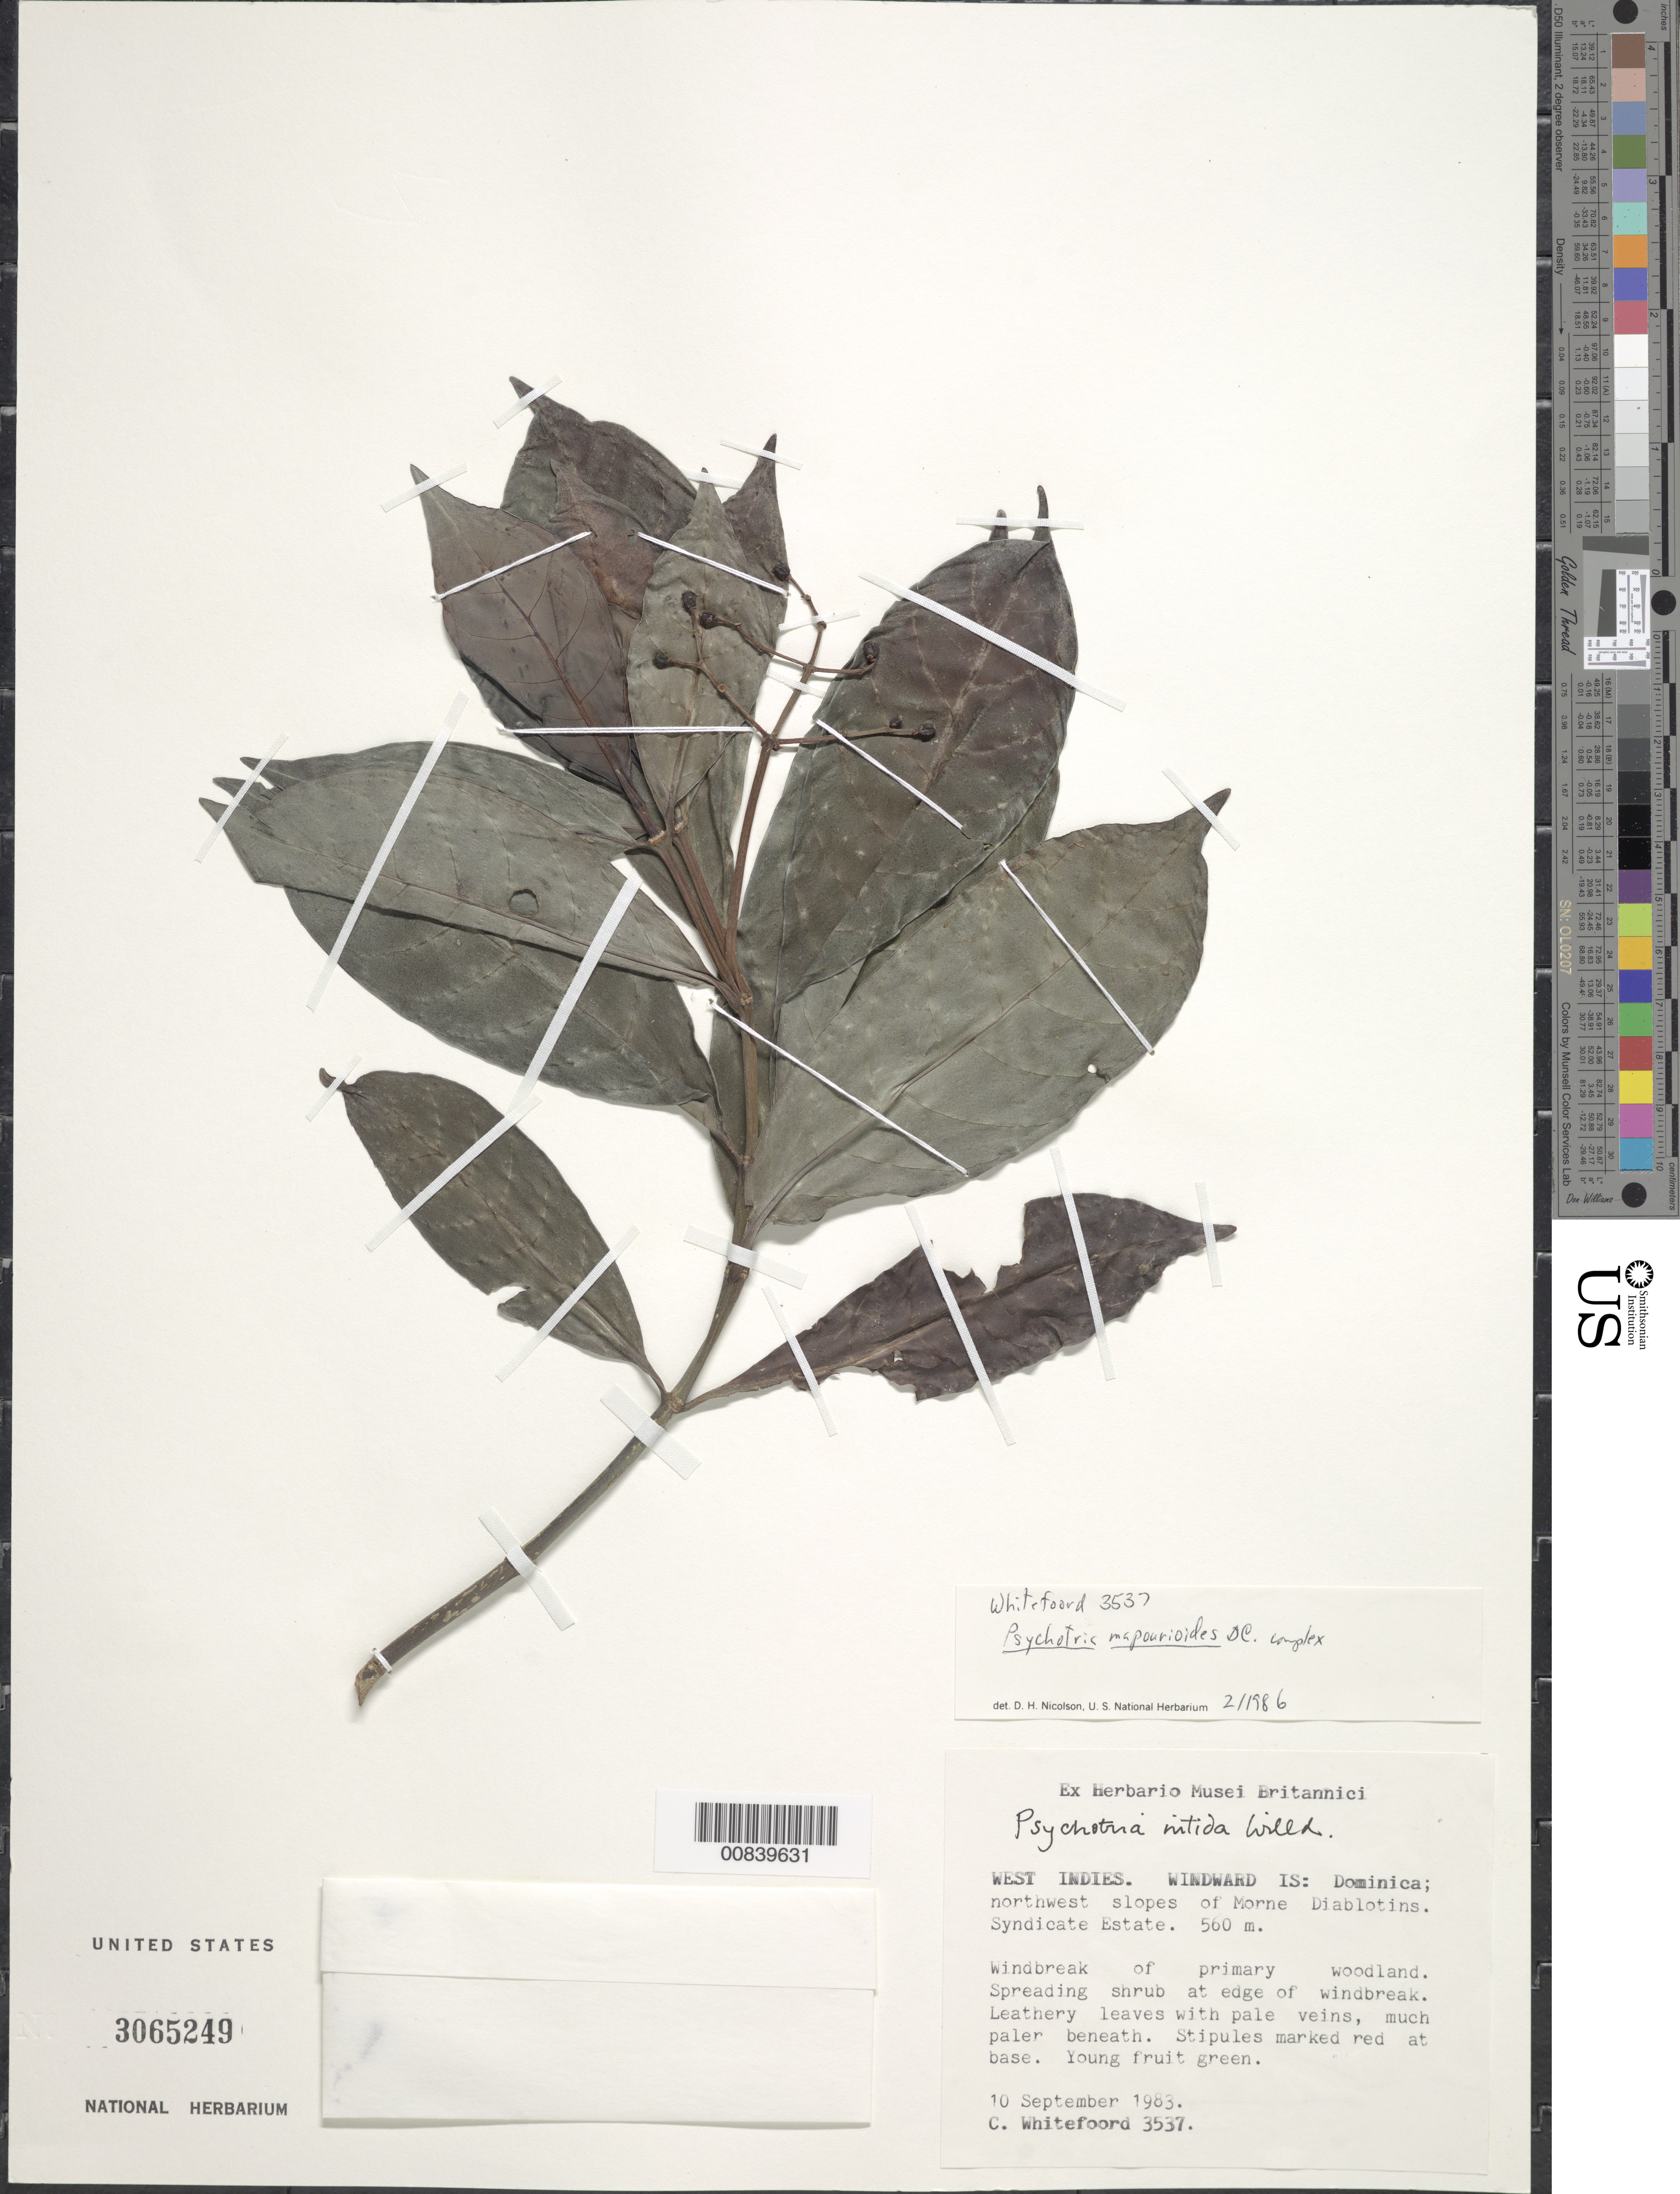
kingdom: Plantae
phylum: Tracheophyta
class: Magnoliopsida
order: Gentianales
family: Rubiaceae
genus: Psychotria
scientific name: Psychotria mapourioides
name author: DC.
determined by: Nicolson, Dan H.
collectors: C. Whitefoord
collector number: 3537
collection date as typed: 10 Sep 1983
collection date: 1983-09-10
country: Dominica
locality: Northwest slopes of Morne Diablotins. Syndicate Estate.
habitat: At edge of windbreak of primary woodland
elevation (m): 560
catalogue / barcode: US 3065249